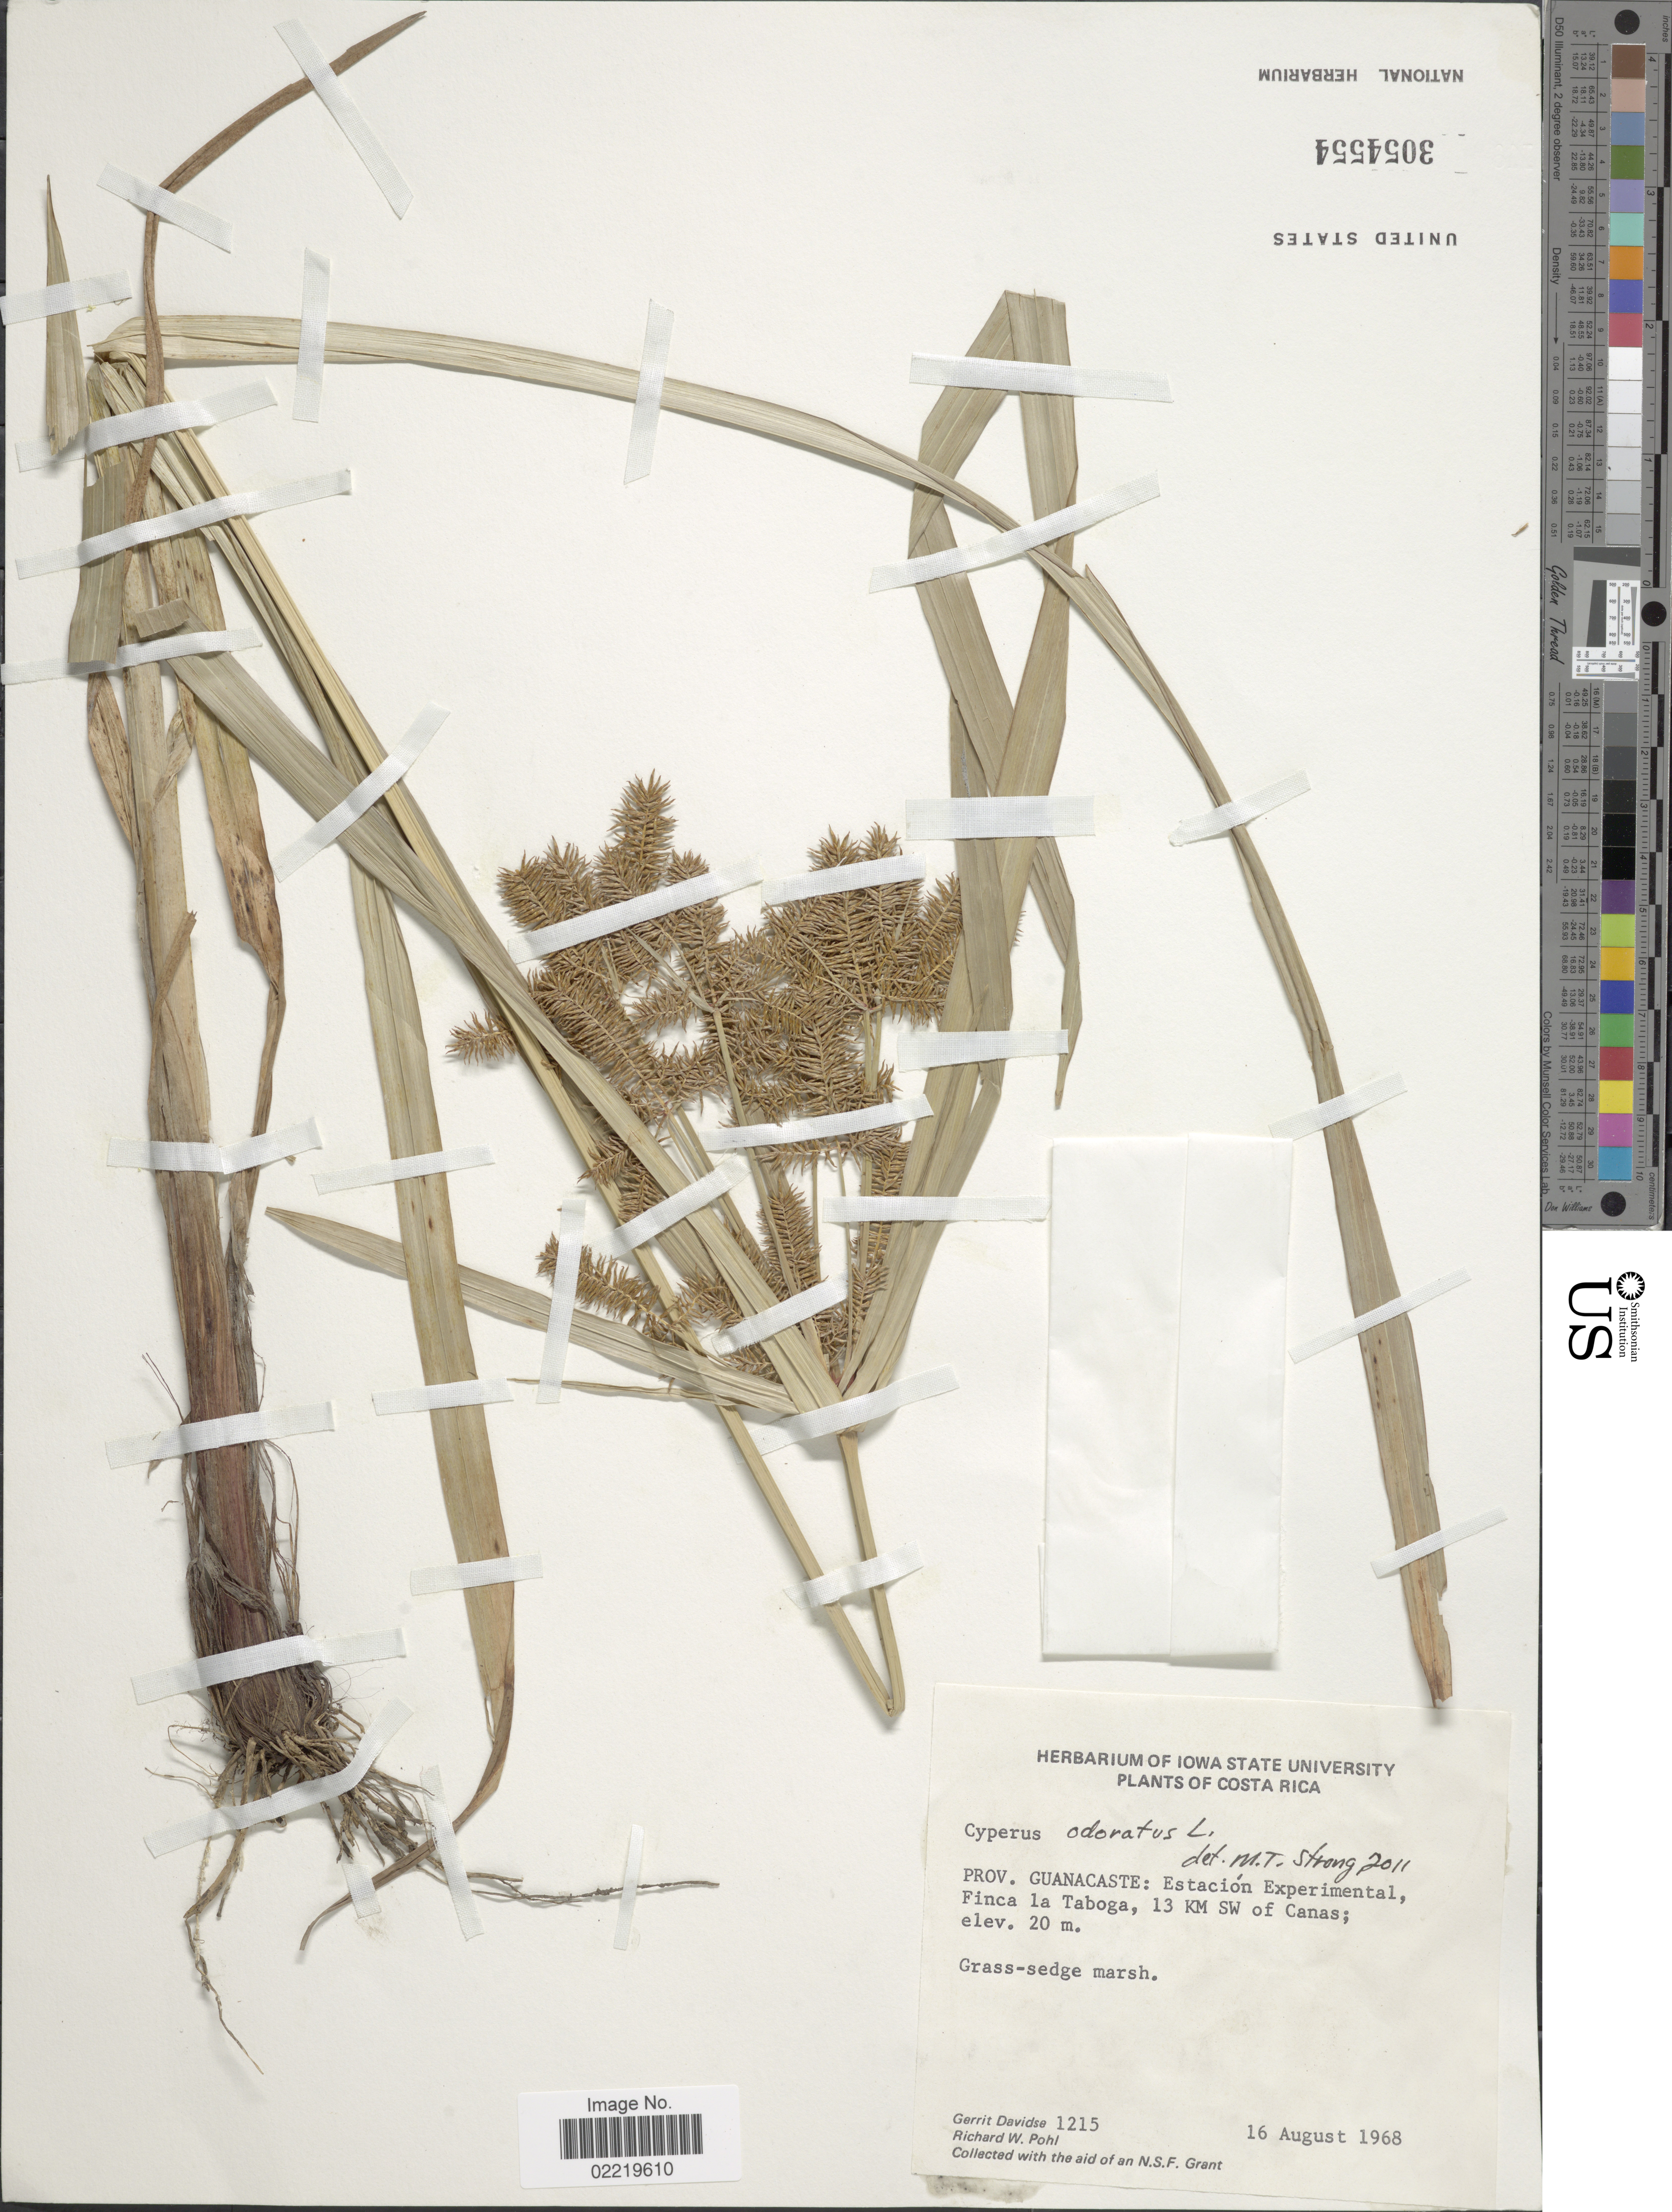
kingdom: Plantae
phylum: Tracheophyta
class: Liliopsida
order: Poales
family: Cyperaceae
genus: Cyperus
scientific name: Cyperus odoratus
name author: L.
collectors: G. Davidse & R. W. Pohl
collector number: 1215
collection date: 1968-08-16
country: Costa Rica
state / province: Guanacaste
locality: Estacion Experimental, Fincal la Taboga, 13 KM SW of Canas.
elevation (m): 20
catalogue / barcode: US 3054554